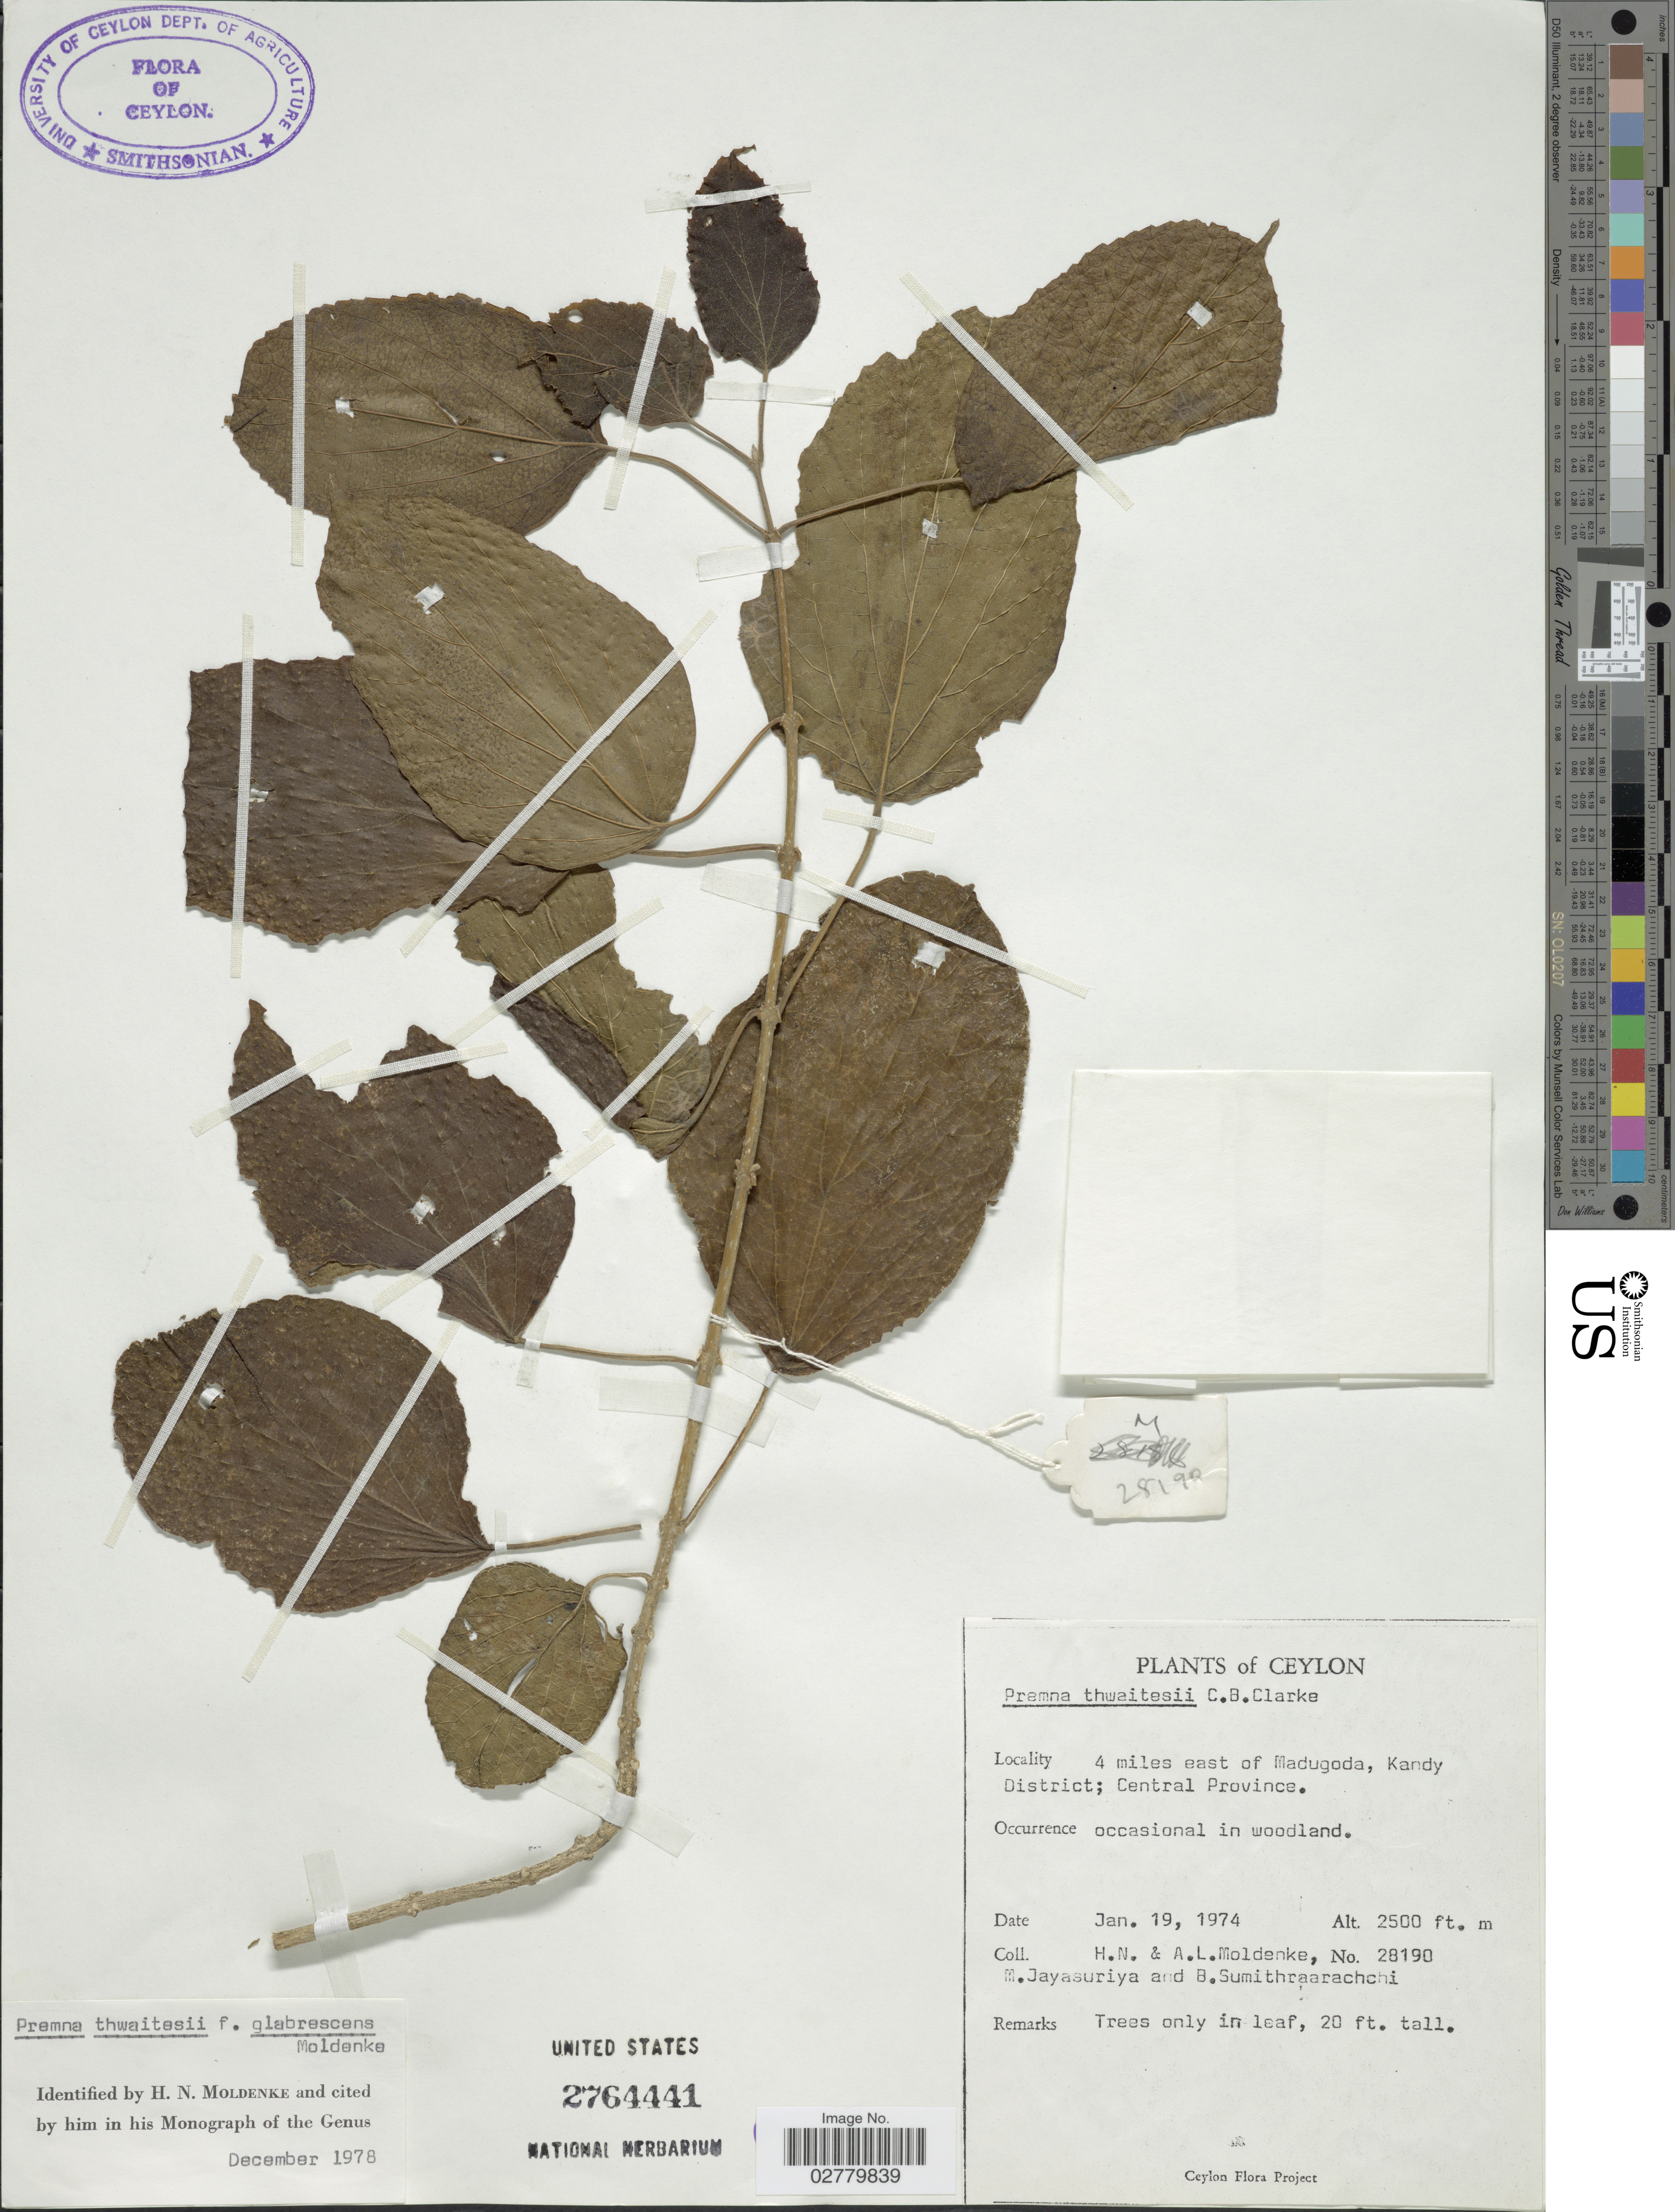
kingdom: Plantae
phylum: Tracheophyta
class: Magnoliopsida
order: Lamiales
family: Lamiaceae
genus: Premna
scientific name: Premna thwaitesii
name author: C.B. Clarke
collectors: H. N. Moldenke, A. L. Moldenke, M. Jayasuriya & B. Sumithraarachchi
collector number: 28190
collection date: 1974-01-19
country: Sri Lanka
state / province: Central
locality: Ceylon. 4 miles east of Madugoda, Kandy District.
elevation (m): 762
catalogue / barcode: US 2764441